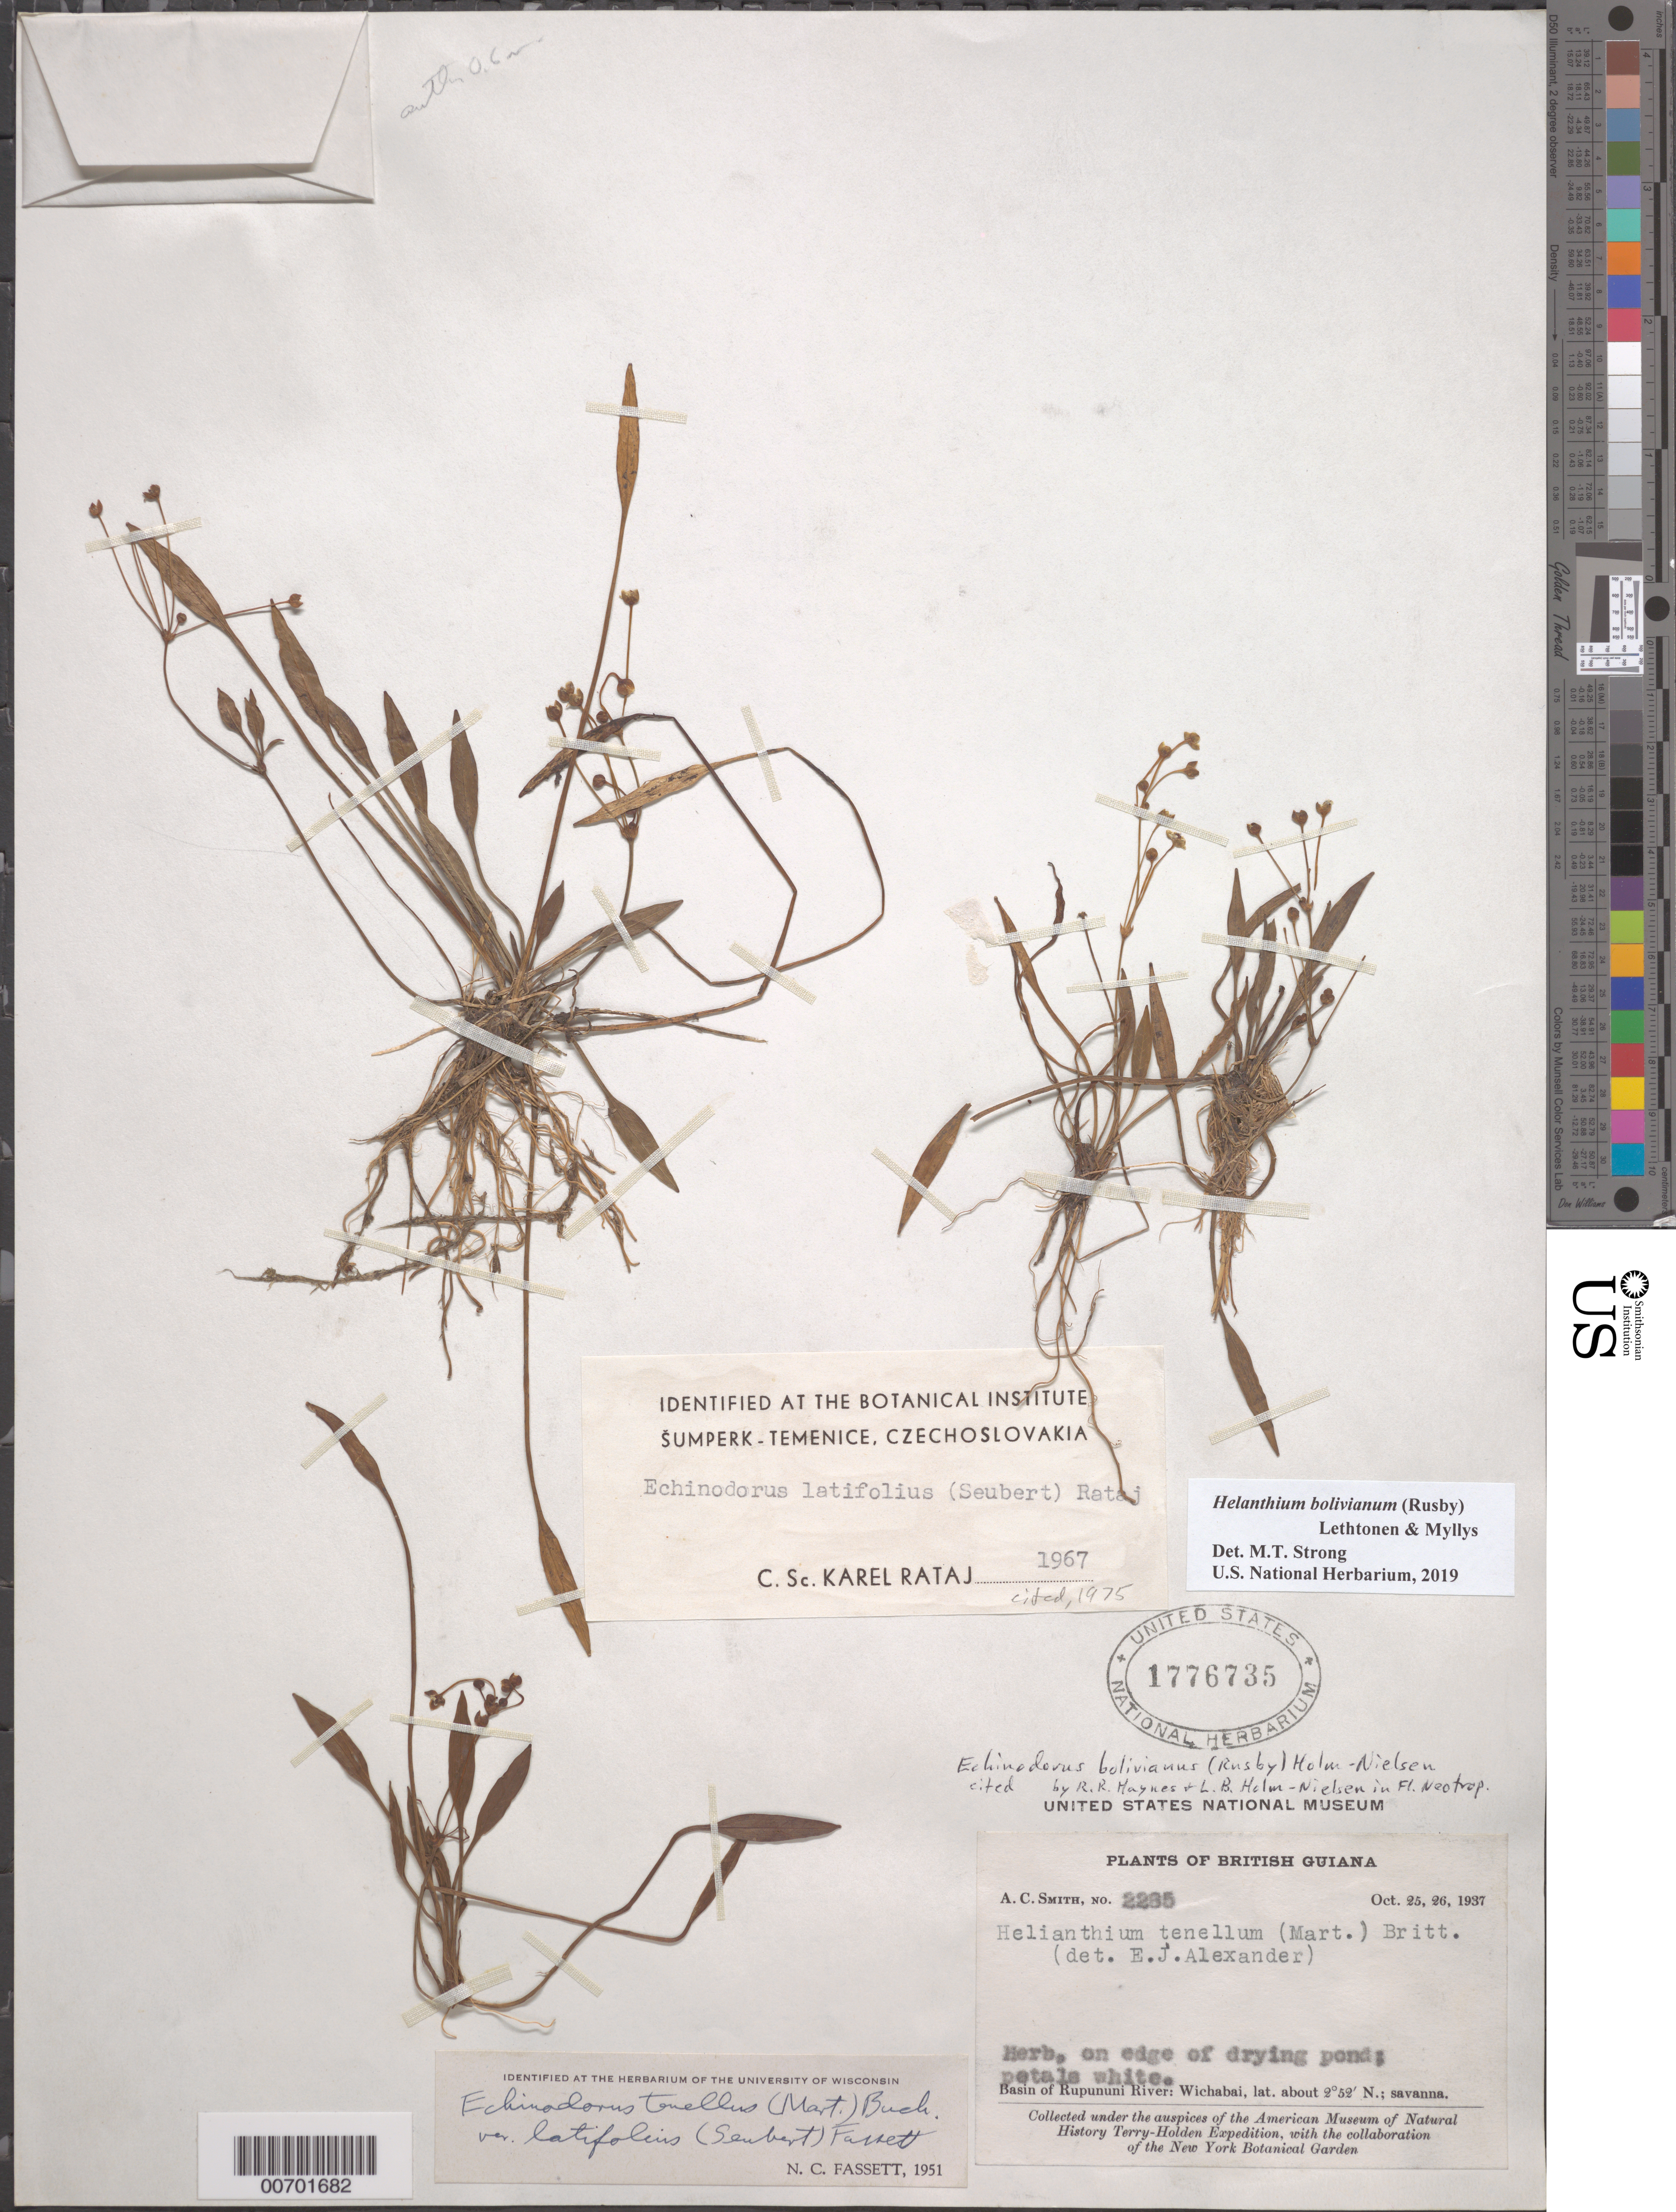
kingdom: Plantae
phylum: Tracheophyta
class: Liliopsida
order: Alismatales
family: Alismataceae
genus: Helanthium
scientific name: Helanthium bolivianum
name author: (Rusby) Lehtonen & Myllys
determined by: Strong, Mark T., (BOT), Smithsonian Institution - National Museum of Natural History (UNITED STATES)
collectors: A. C. Smith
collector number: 2285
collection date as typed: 25-Oct-37 to 26-Oct-37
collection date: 1937-10-25/1937-10-26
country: Guyana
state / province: U. Takutu-U. Essequibo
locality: Wichabai, Rupununi River basin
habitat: Savanna; on edge of drying pond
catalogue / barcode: US 1776735